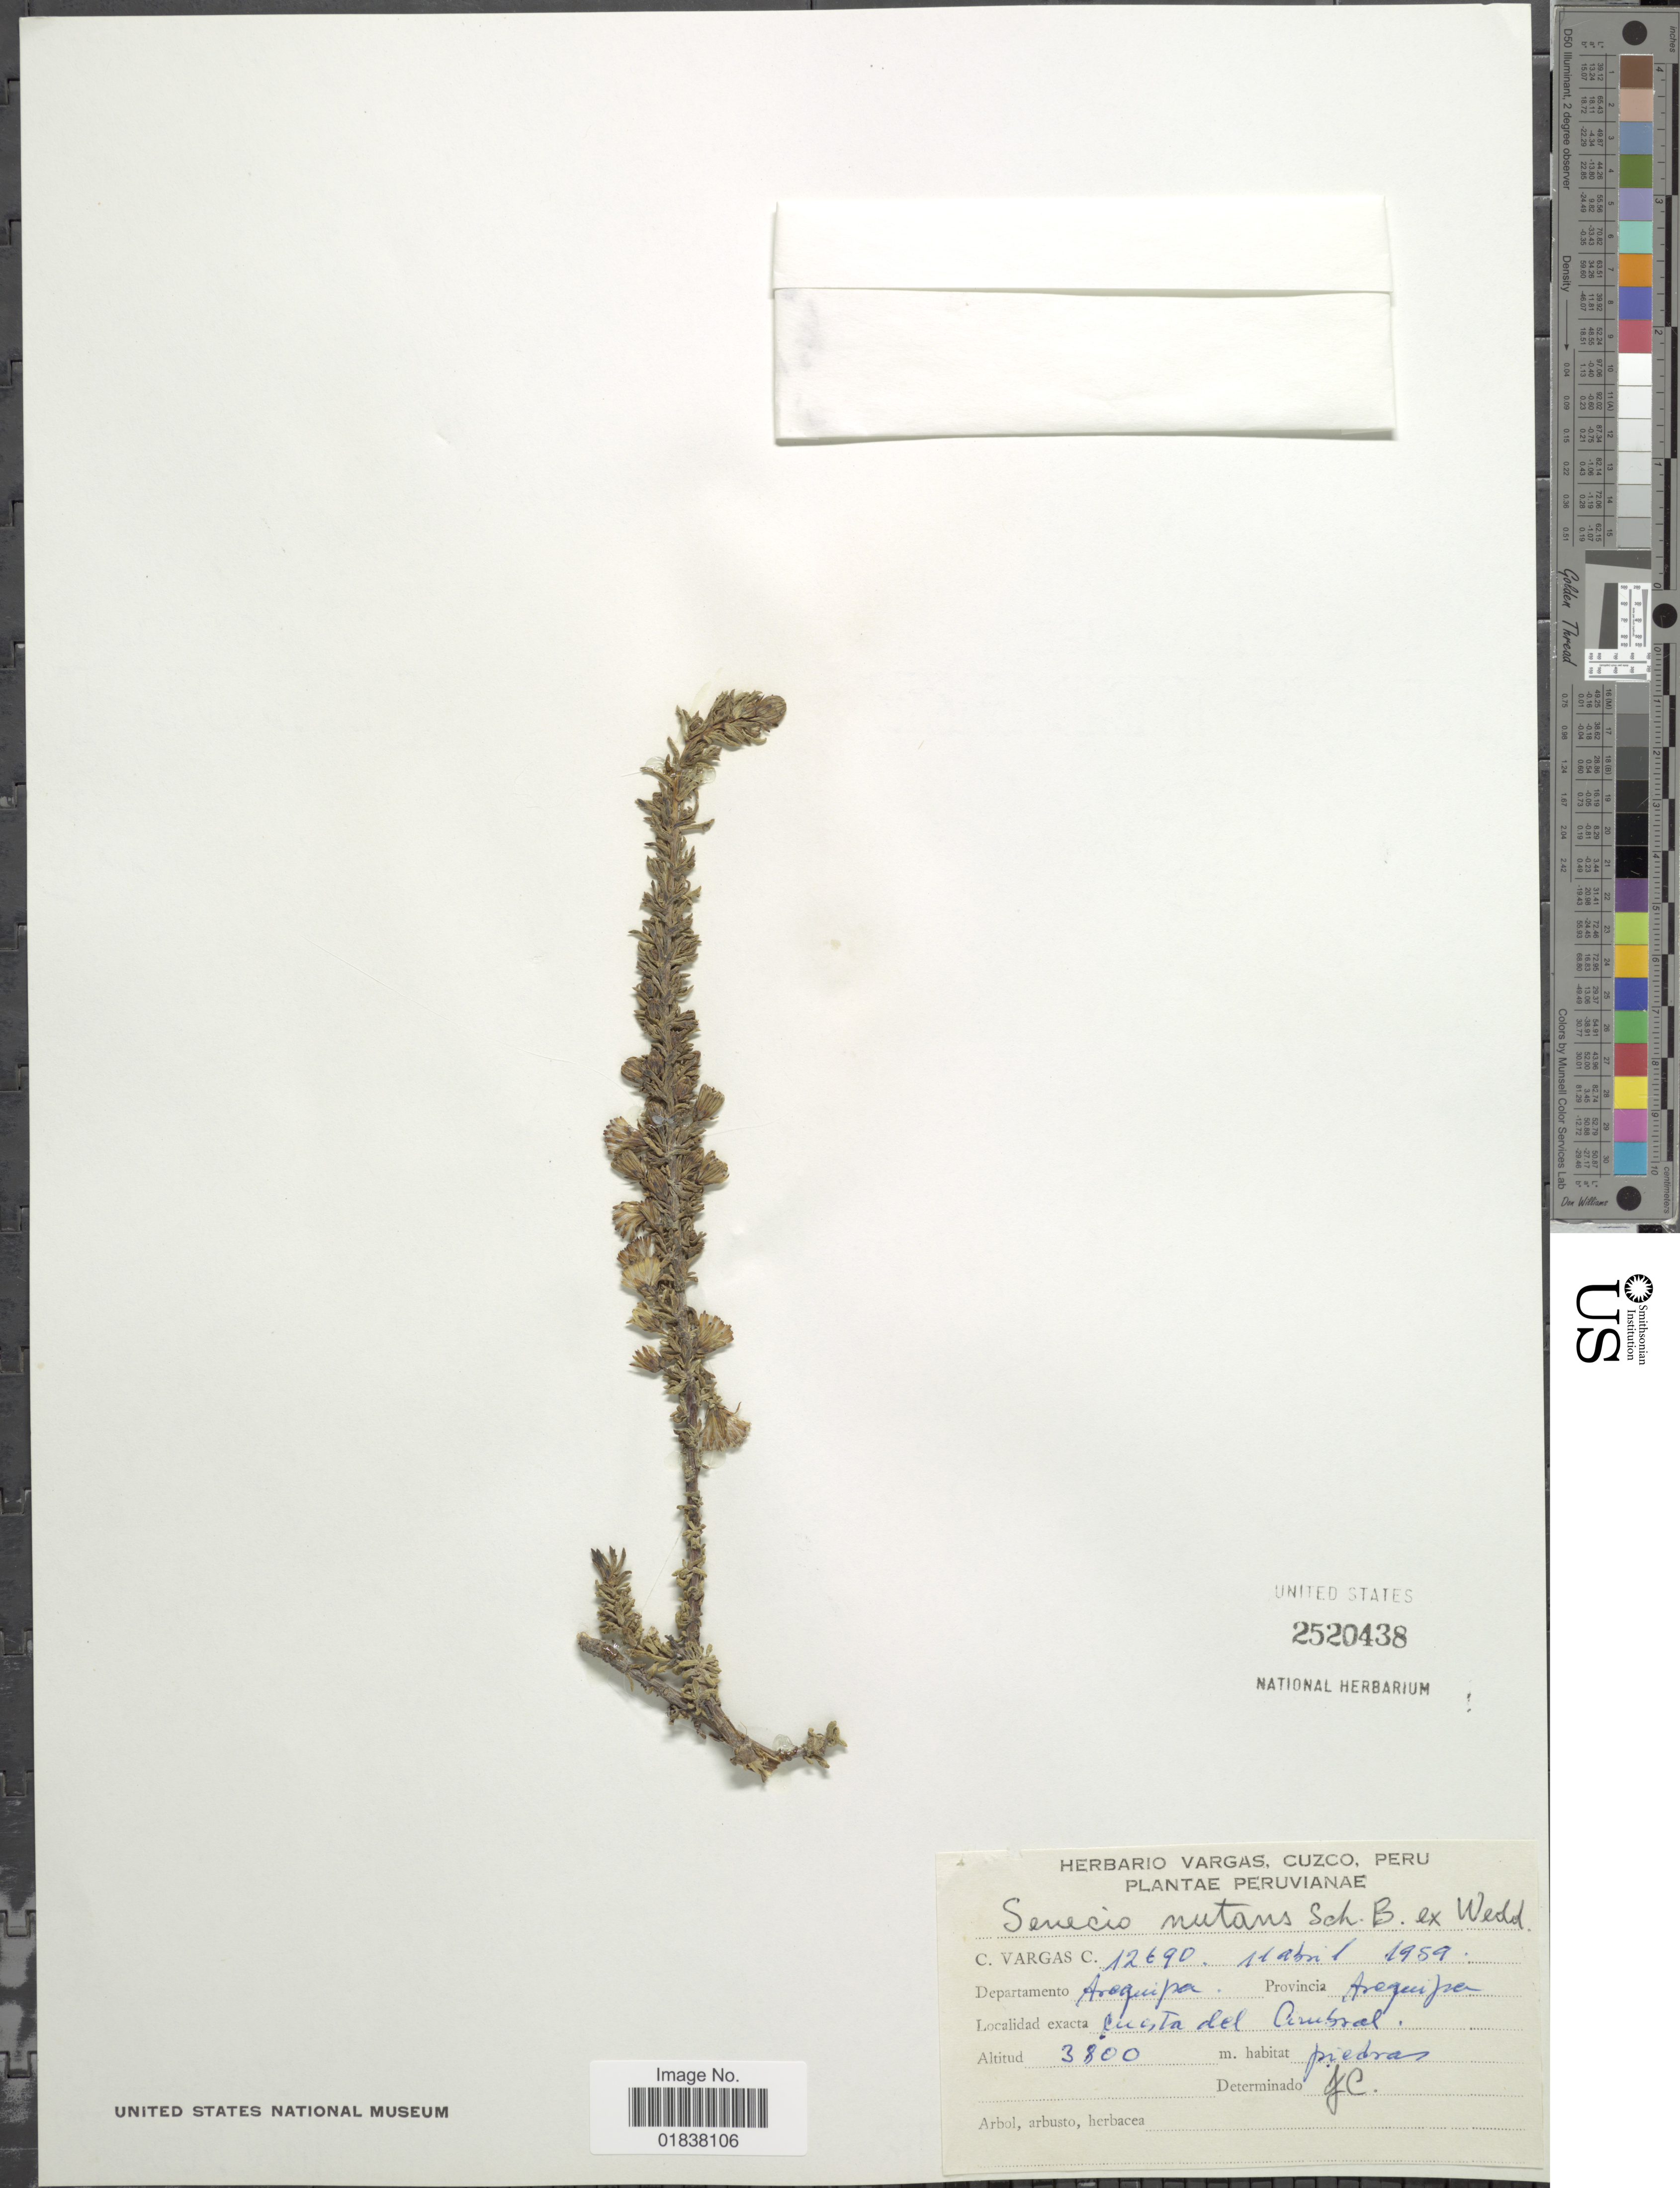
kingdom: Plantae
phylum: Tracheophyta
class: Magnoliopsida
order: Asterales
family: Asteraceae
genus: Senecio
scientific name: Senecio nutans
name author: Sch. Bip.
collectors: C. Vargas Calderón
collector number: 12690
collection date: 1989-04-11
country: Peru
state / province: Arequipa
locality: Provincia Arequipa, Cuesta del Simbral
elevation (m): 3800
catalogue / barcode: US 2520438